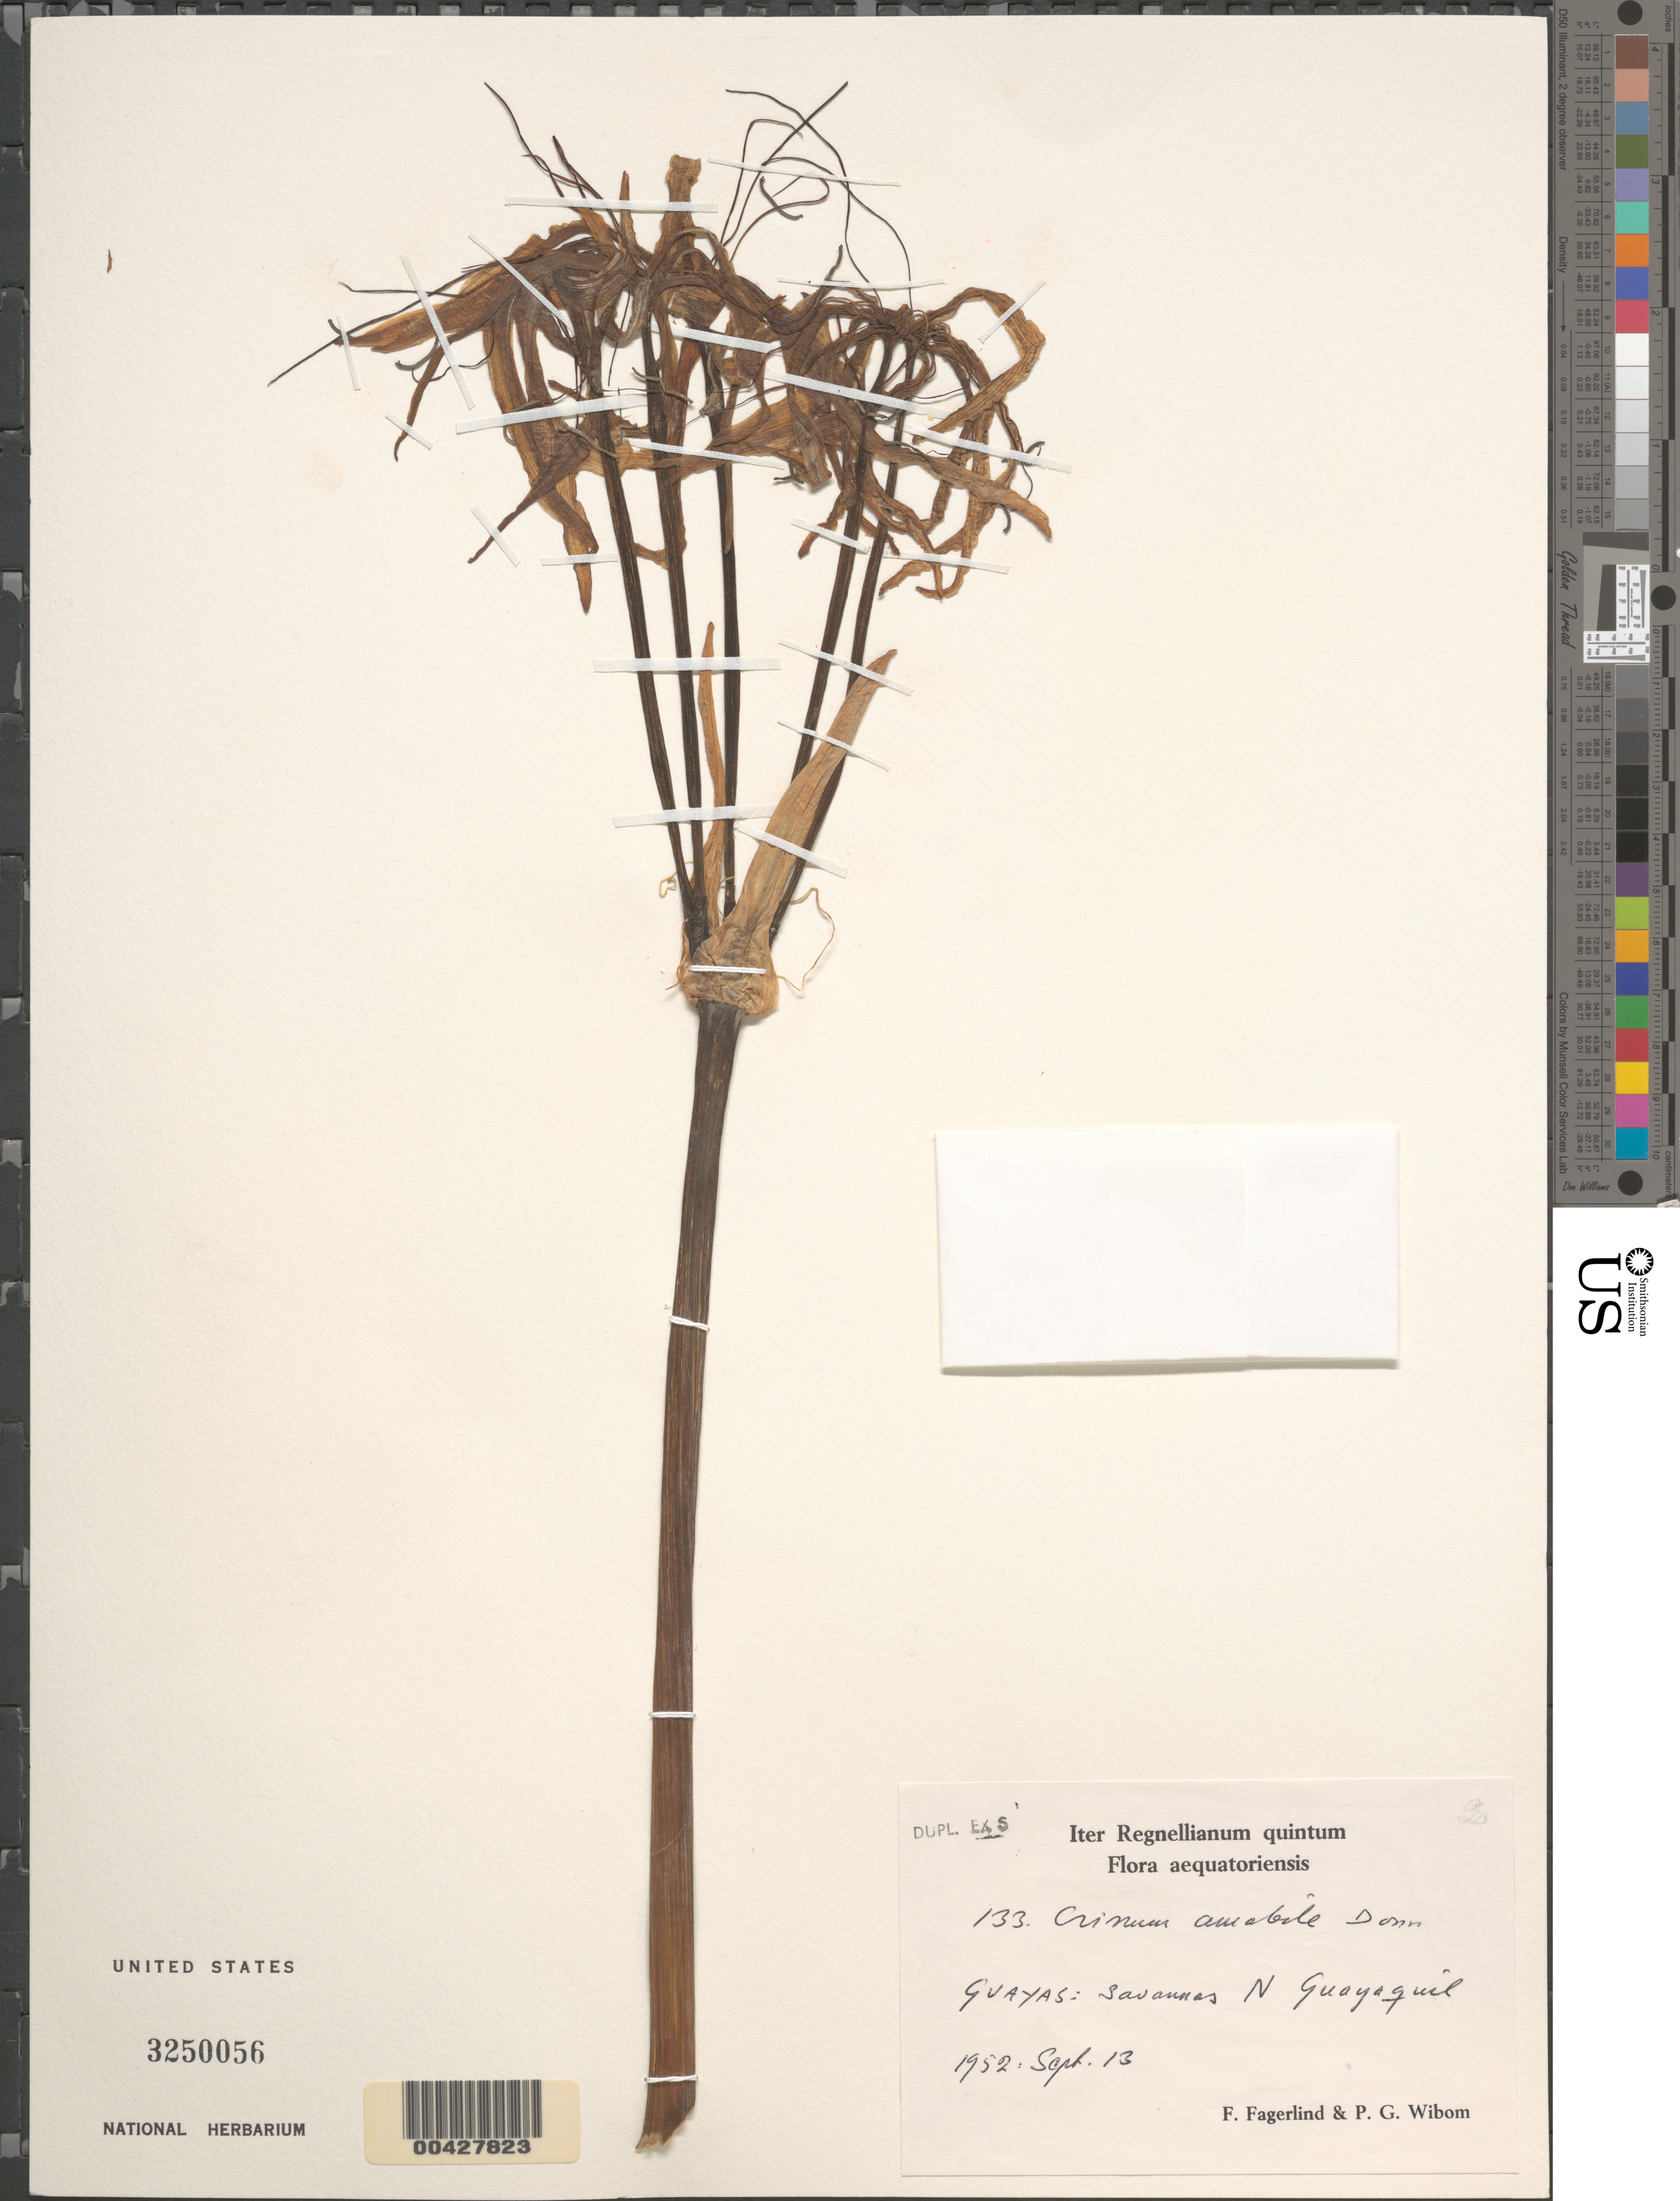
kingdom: Plantae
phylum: Tracheophyta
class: Liliopsida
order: Asparagales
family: Amaryllidaceae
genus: Crinum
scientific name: Crinum x amabile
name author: Donn ex Ker Gawl.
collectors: F. Fagerlind & P. Wibom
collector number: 133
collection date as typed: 13 Sep 1952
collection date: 1952-09-13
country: Ecuador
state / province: Guayas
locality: N of Guayaquil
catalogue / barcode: US 3250056